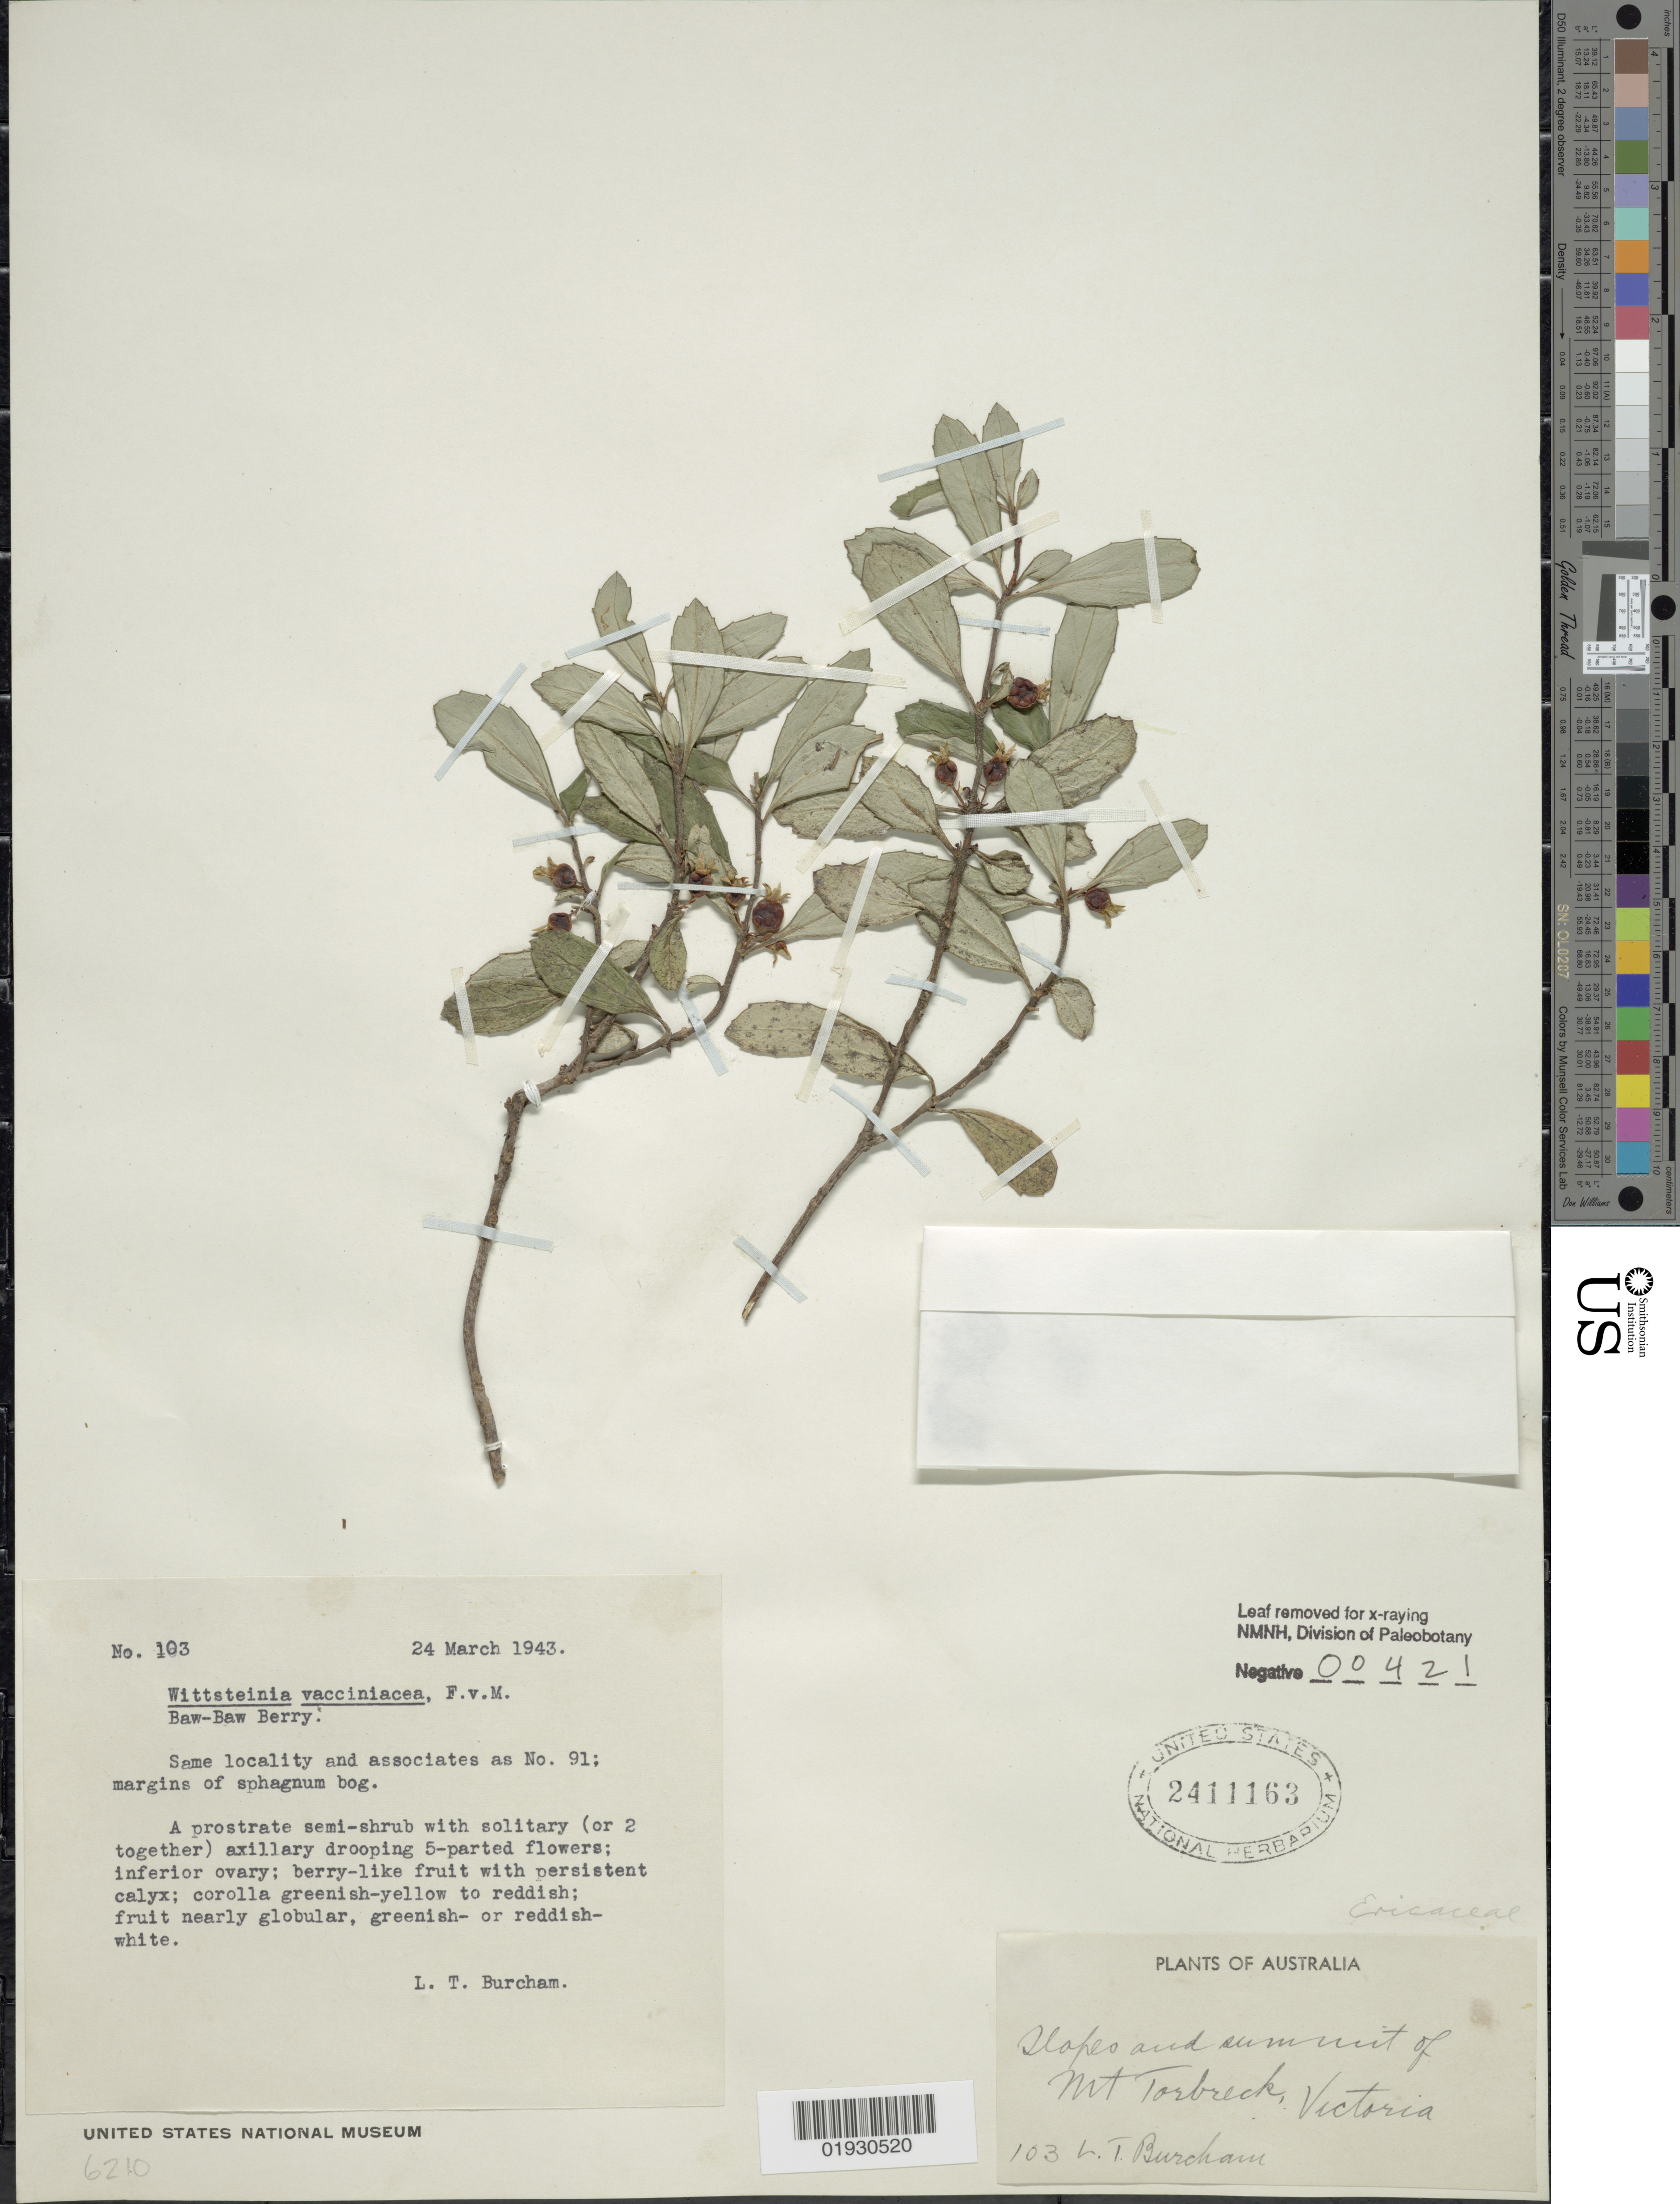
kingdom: Plantae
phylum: Tracheophyta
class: Magnoliopsida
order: Asterales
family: Alseuosmiaceae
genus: Wittsteinia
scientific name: Wittsteinia vacciniacea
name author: F. Muell.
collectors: L. Burcham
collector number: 103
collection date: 1943-03-24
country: Australia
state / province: Victoria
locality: Mt. Torbreck, Victoria.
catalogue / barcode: US 2411163